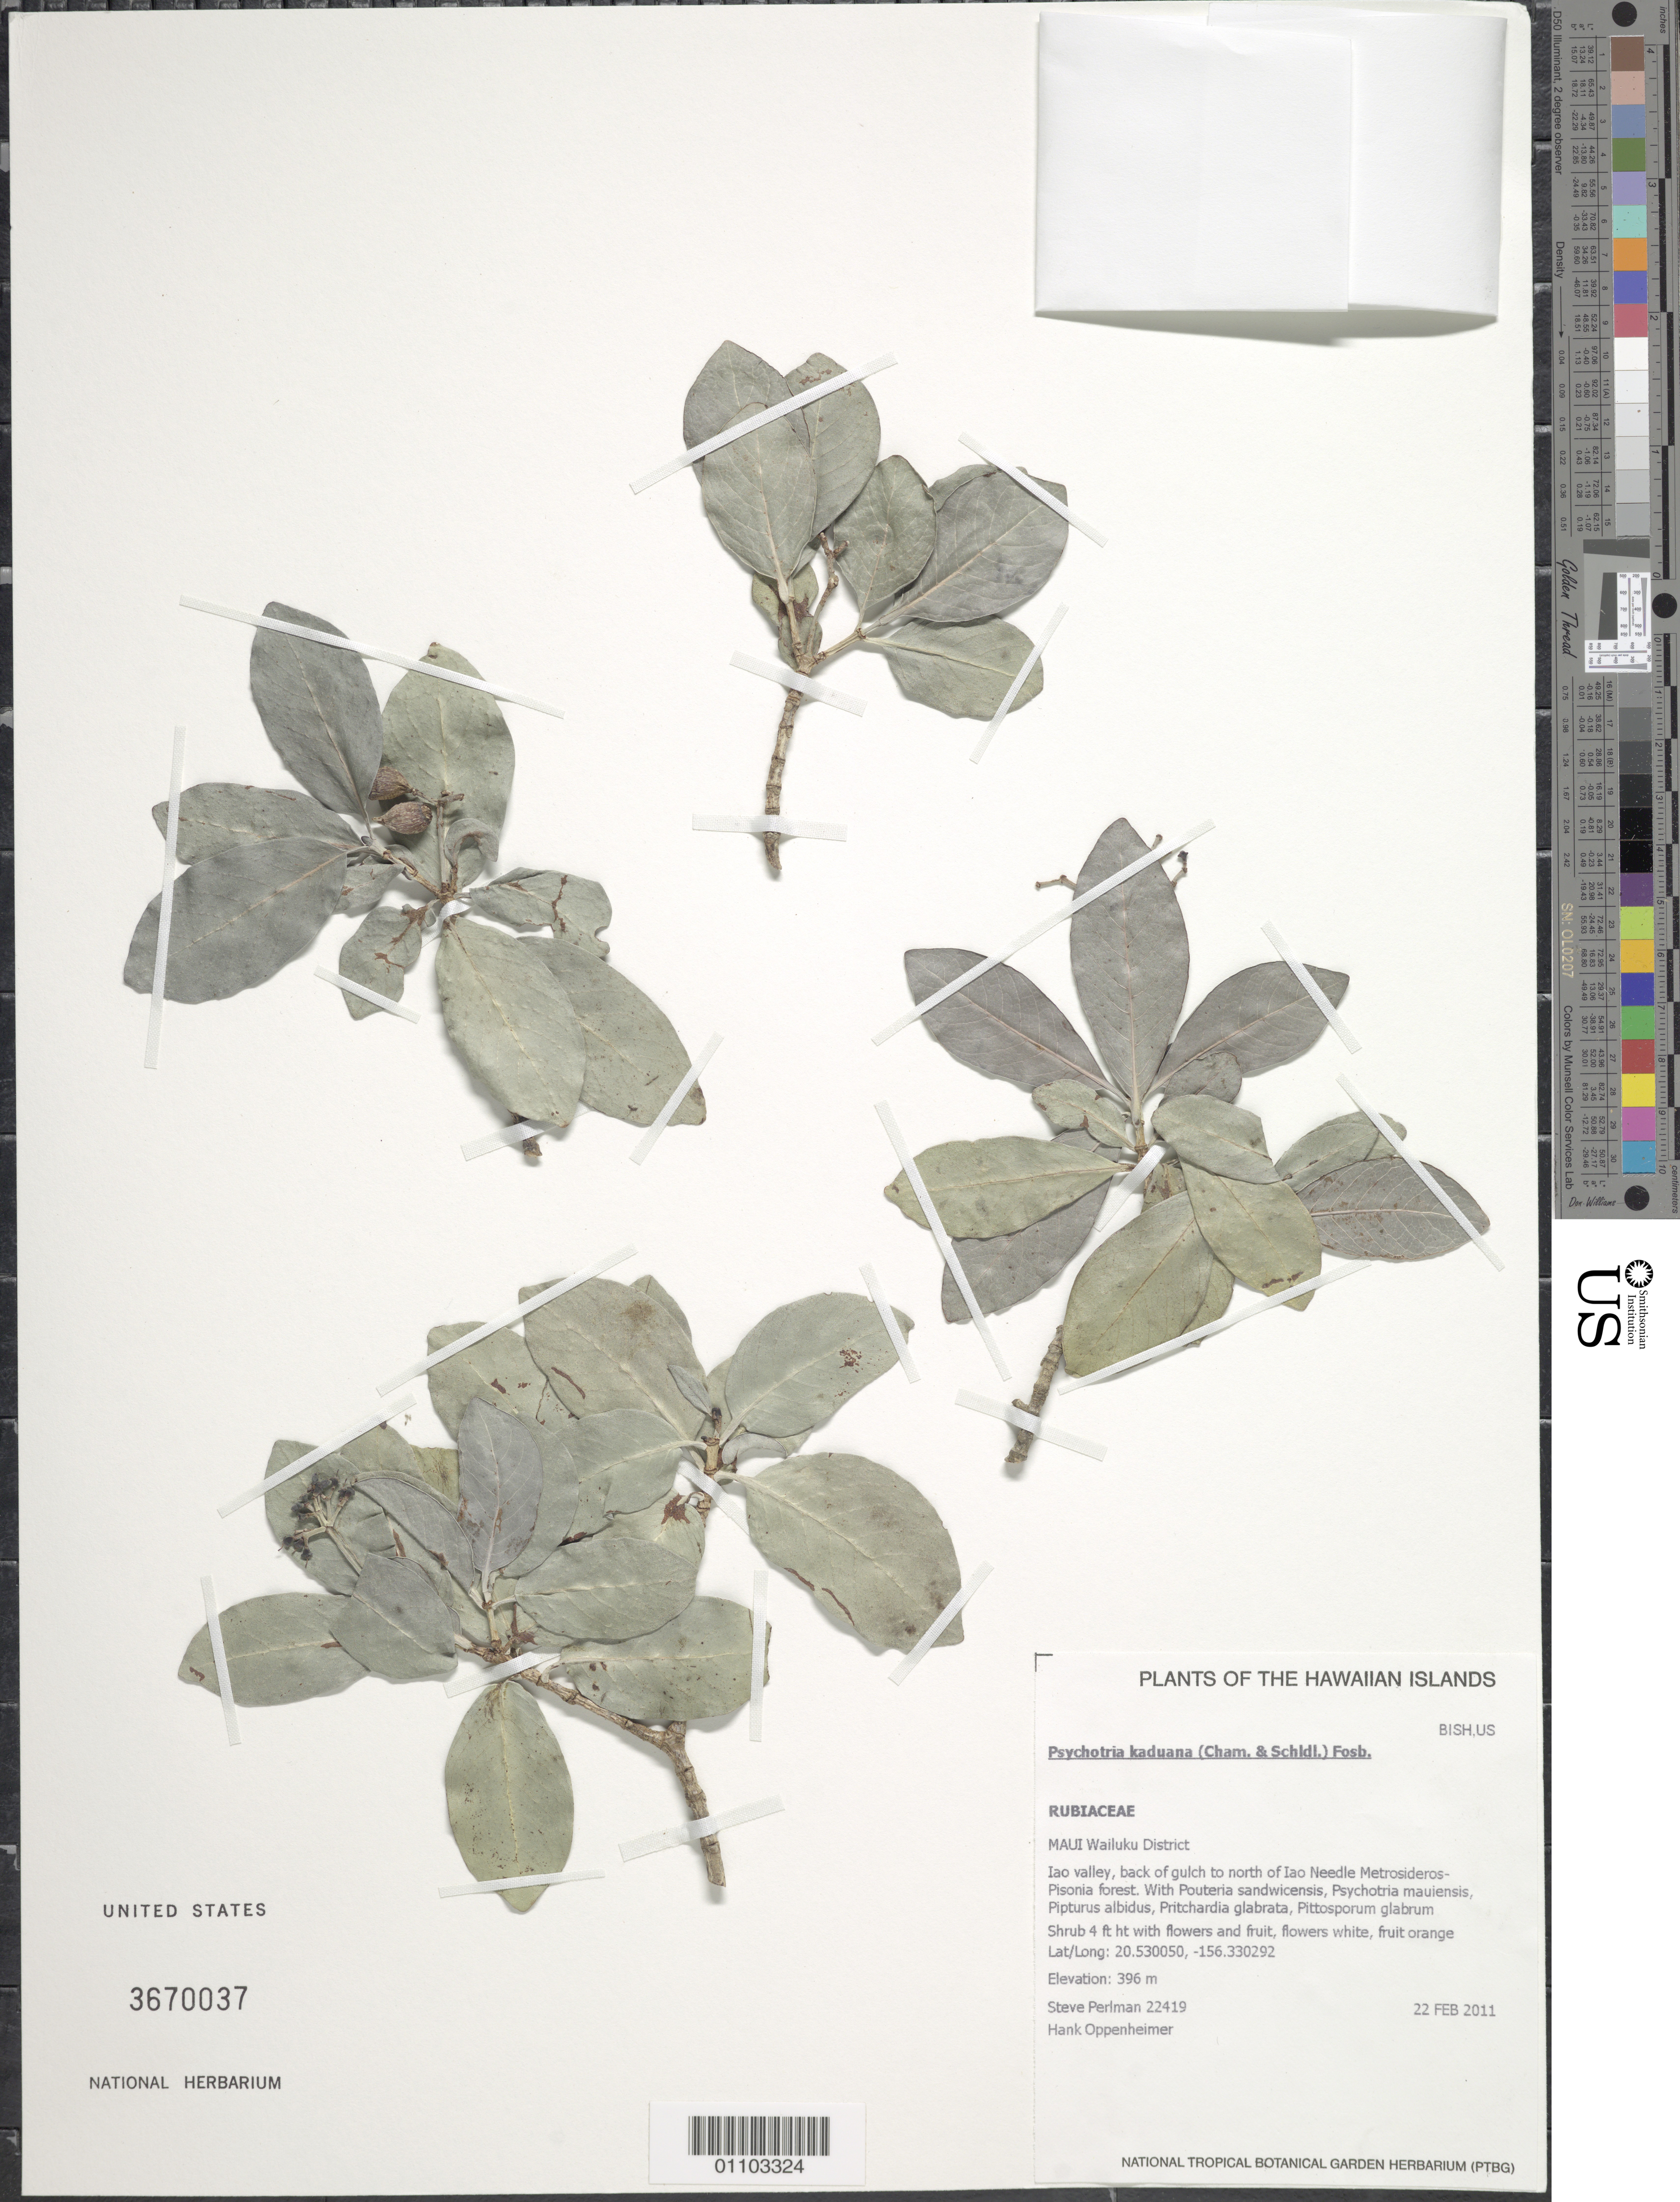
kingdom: Plantae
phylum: Tracheophyta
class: Magnoliopsida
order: Gentianales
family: Rubiaceae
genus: Psychotria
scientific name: Psychotria kaduana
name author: (Cham. & Schltdl.) Fosberg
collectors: S. P. Perlman & H. L. Oppenheimer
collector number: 22419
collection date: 2011-02-22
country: United States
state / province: Hawaii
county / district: Maui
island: Maui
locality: Wailuku District, Iao valley, back of gulch to north of Iao Needle.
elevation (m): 396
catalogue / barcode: US 3670037